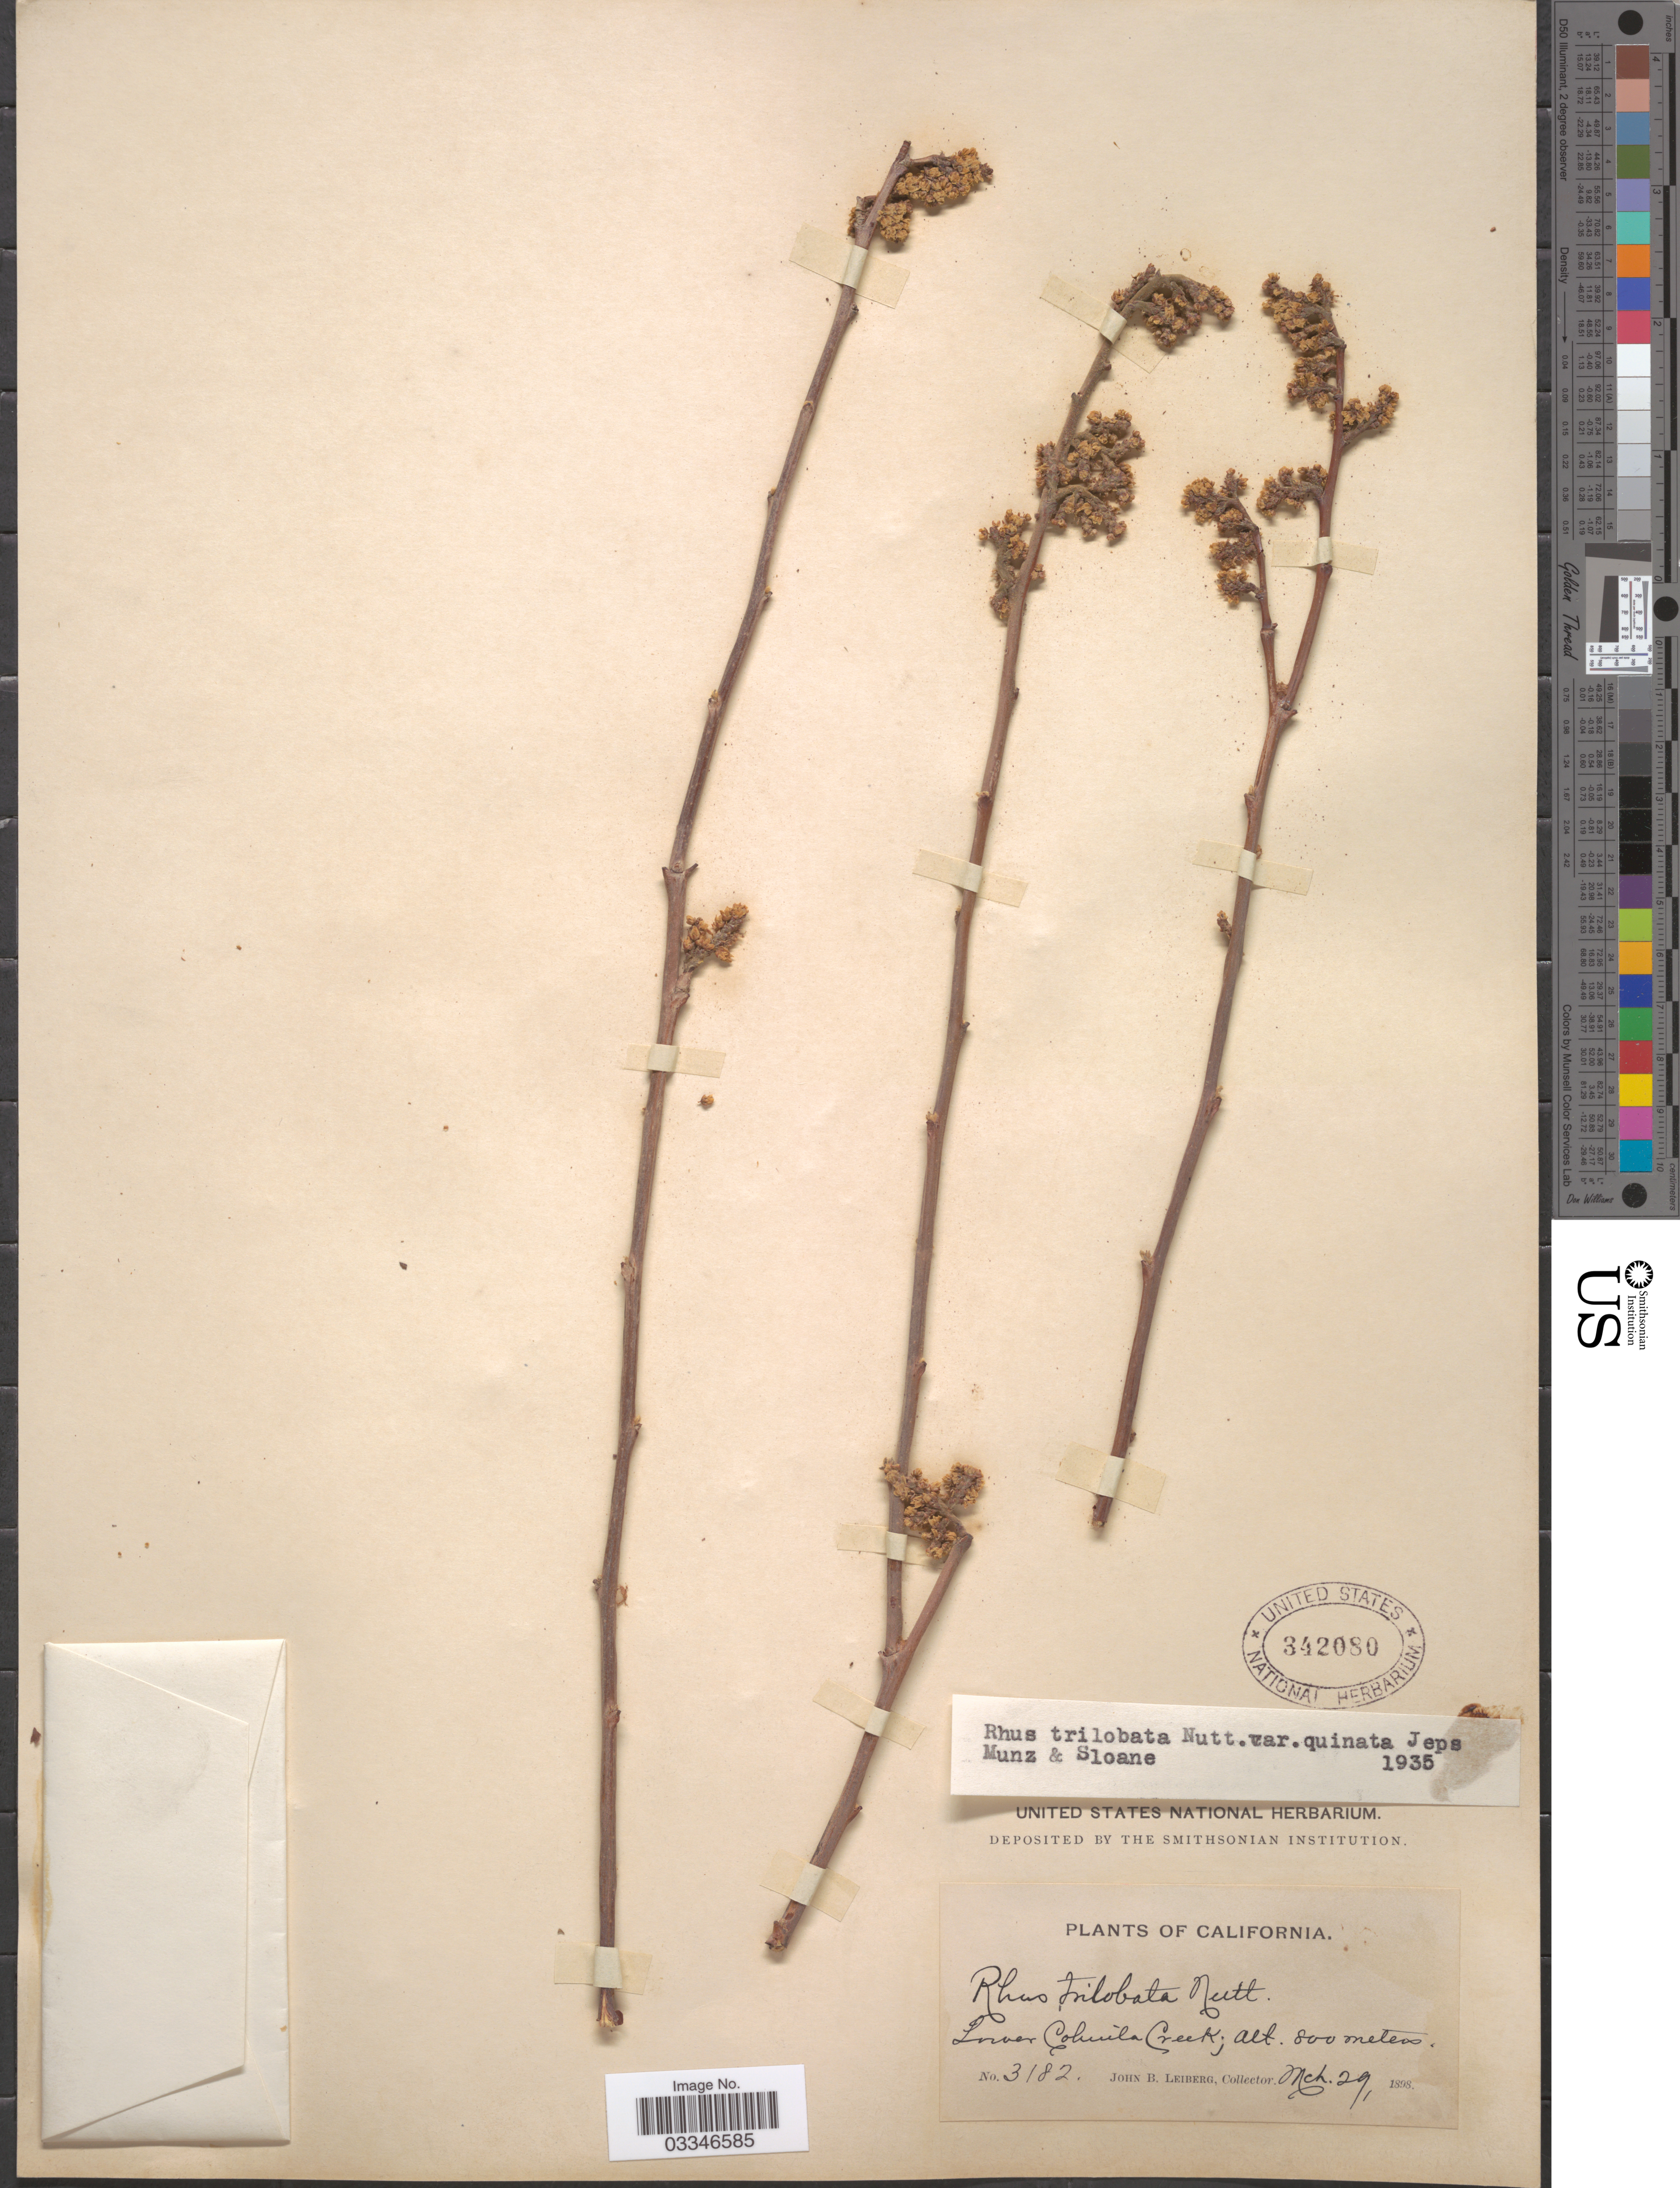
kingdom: Plantae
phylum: Tracheophyta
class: Magnoliopsida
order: Sapindales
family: Anacardiaceae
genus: Rhus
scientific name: Rhus trilobata var. quinata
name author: Jeps.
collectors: J. B. Leiberg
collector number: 3182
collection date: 1898-03-29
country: United States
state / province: California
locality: Lower Cohuila Creek.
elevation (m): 800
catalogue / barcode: US 342080